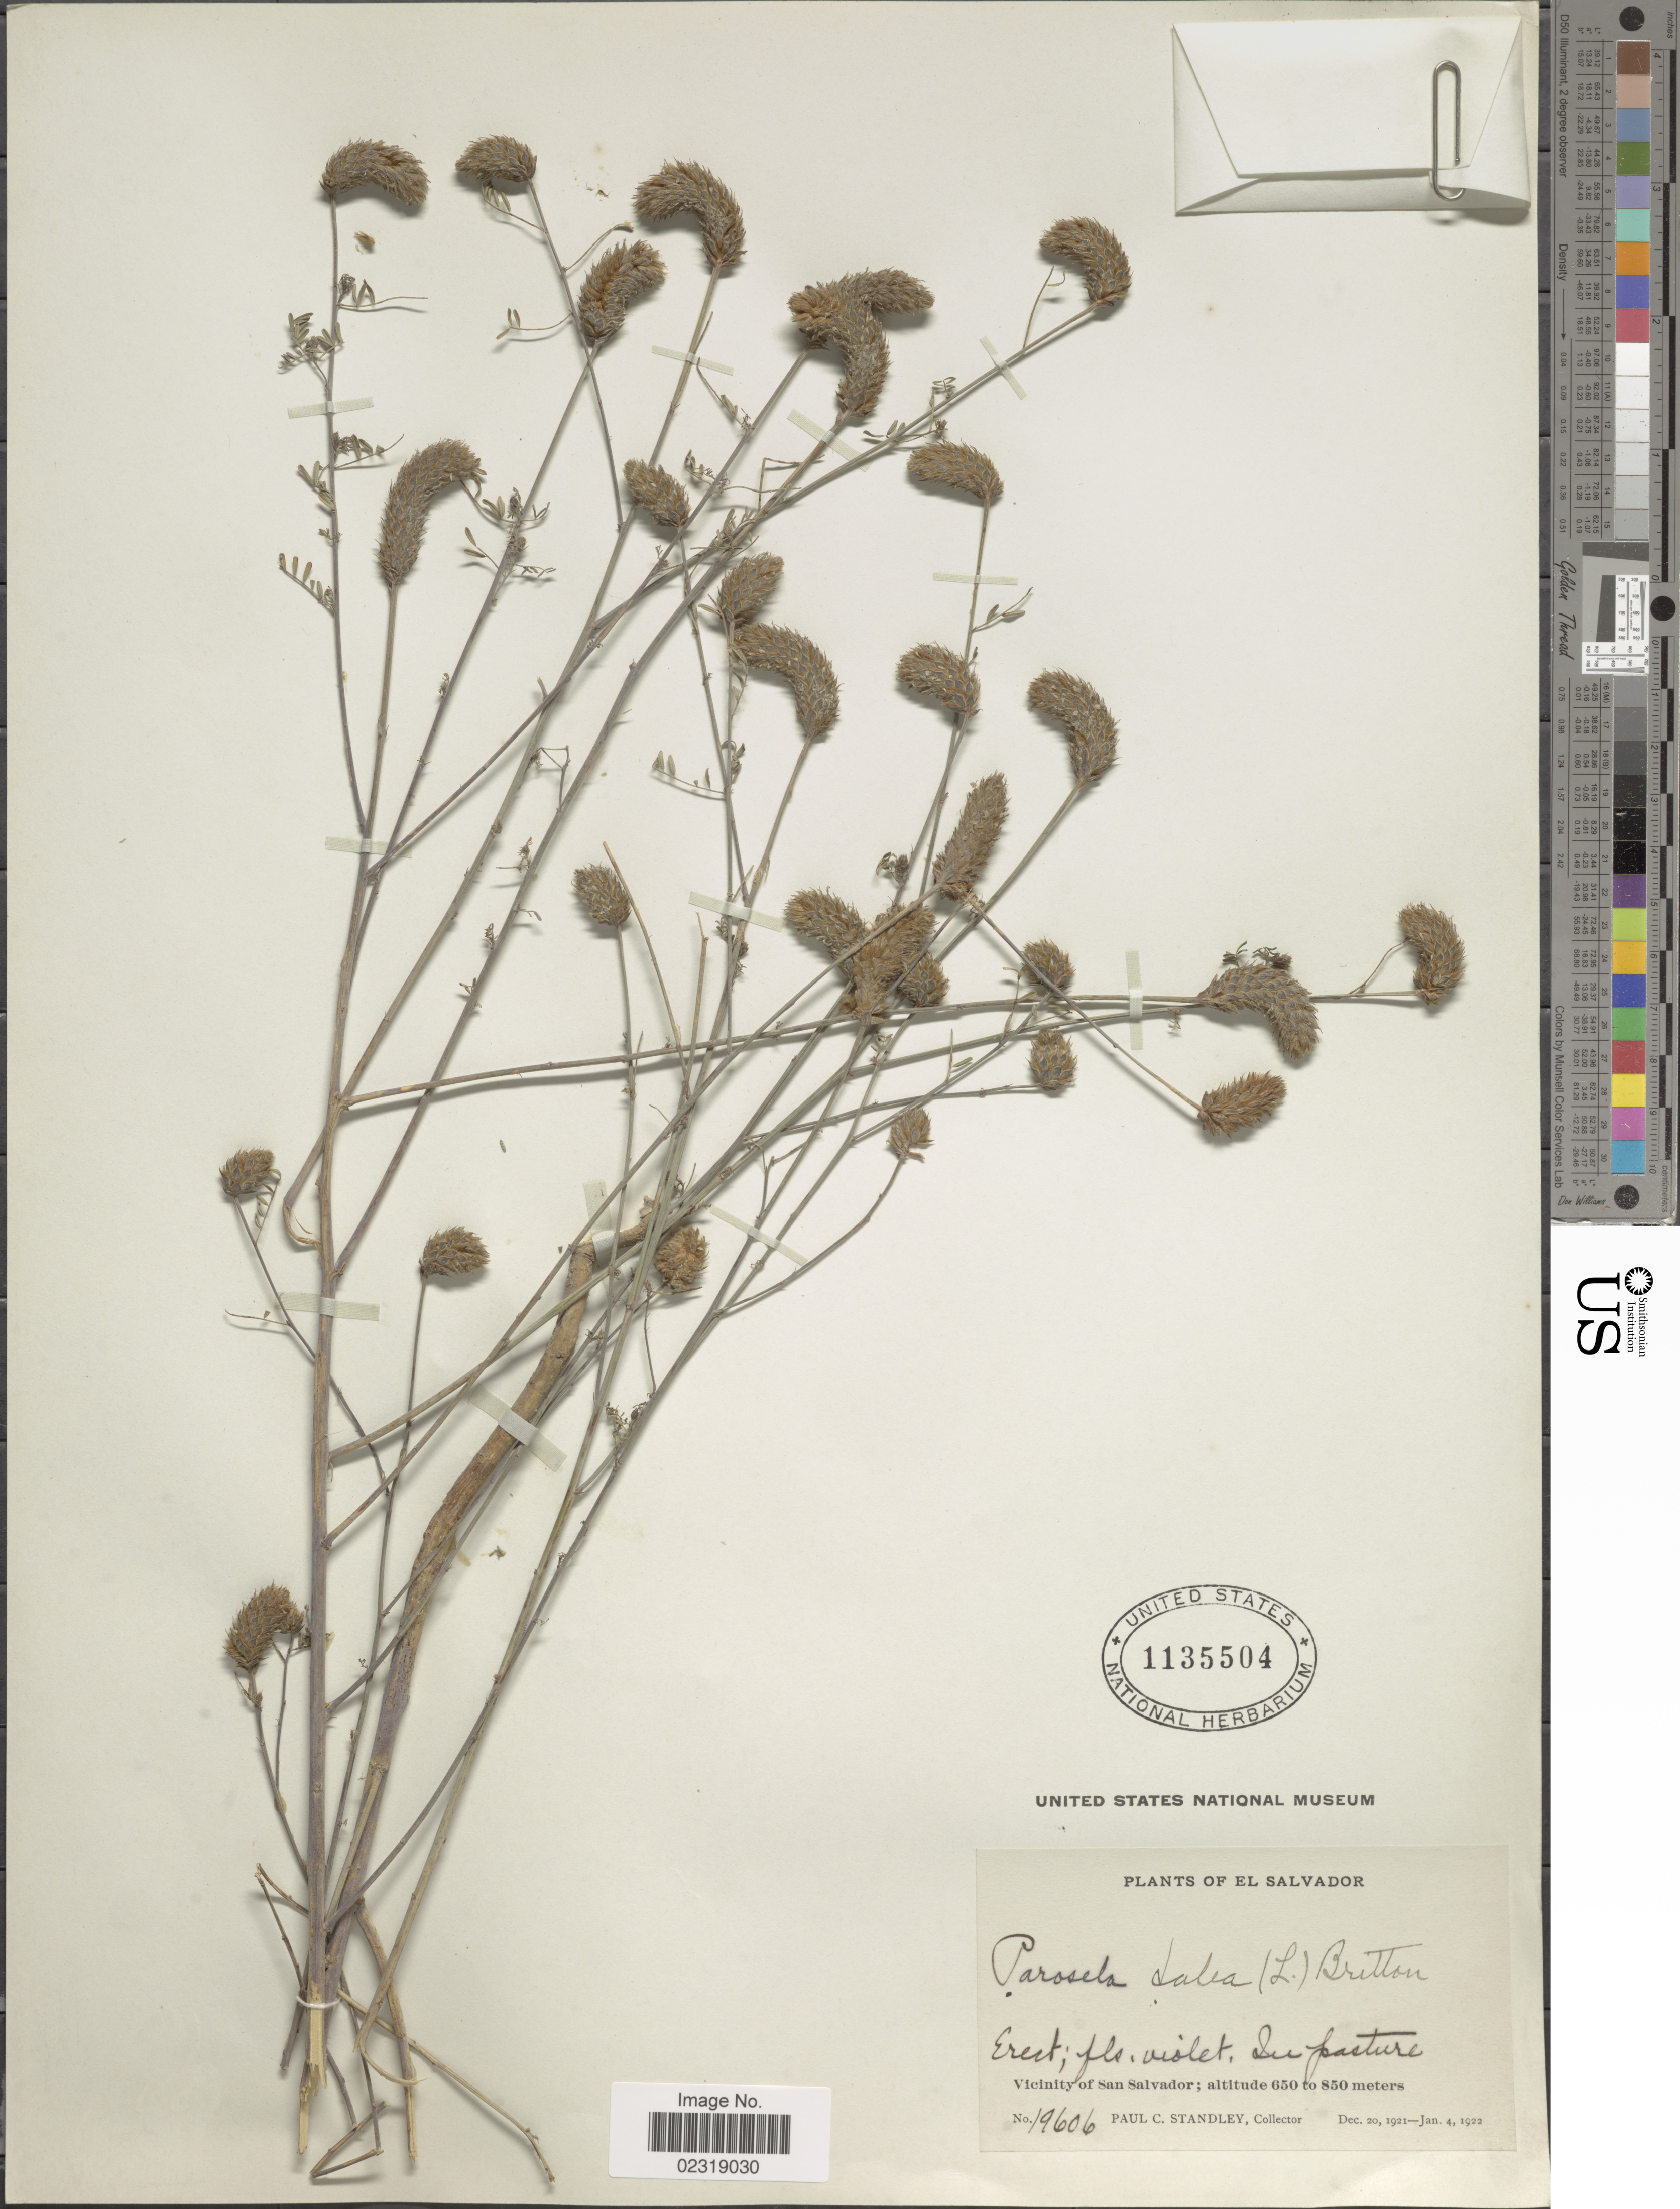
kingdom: Plantae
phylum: Tracheophyta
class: Magnoliopsida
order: Fabales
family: Fabaceae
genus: Dalea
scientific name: Dalea cliffortiana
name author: Willd.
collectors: P. C. Standley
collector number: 19606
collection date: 1921-12-20/1922-01-04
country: El Salvador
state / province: San Salvador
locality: Vicinity of San Salvador.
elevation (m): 650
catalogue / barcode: US 1135504